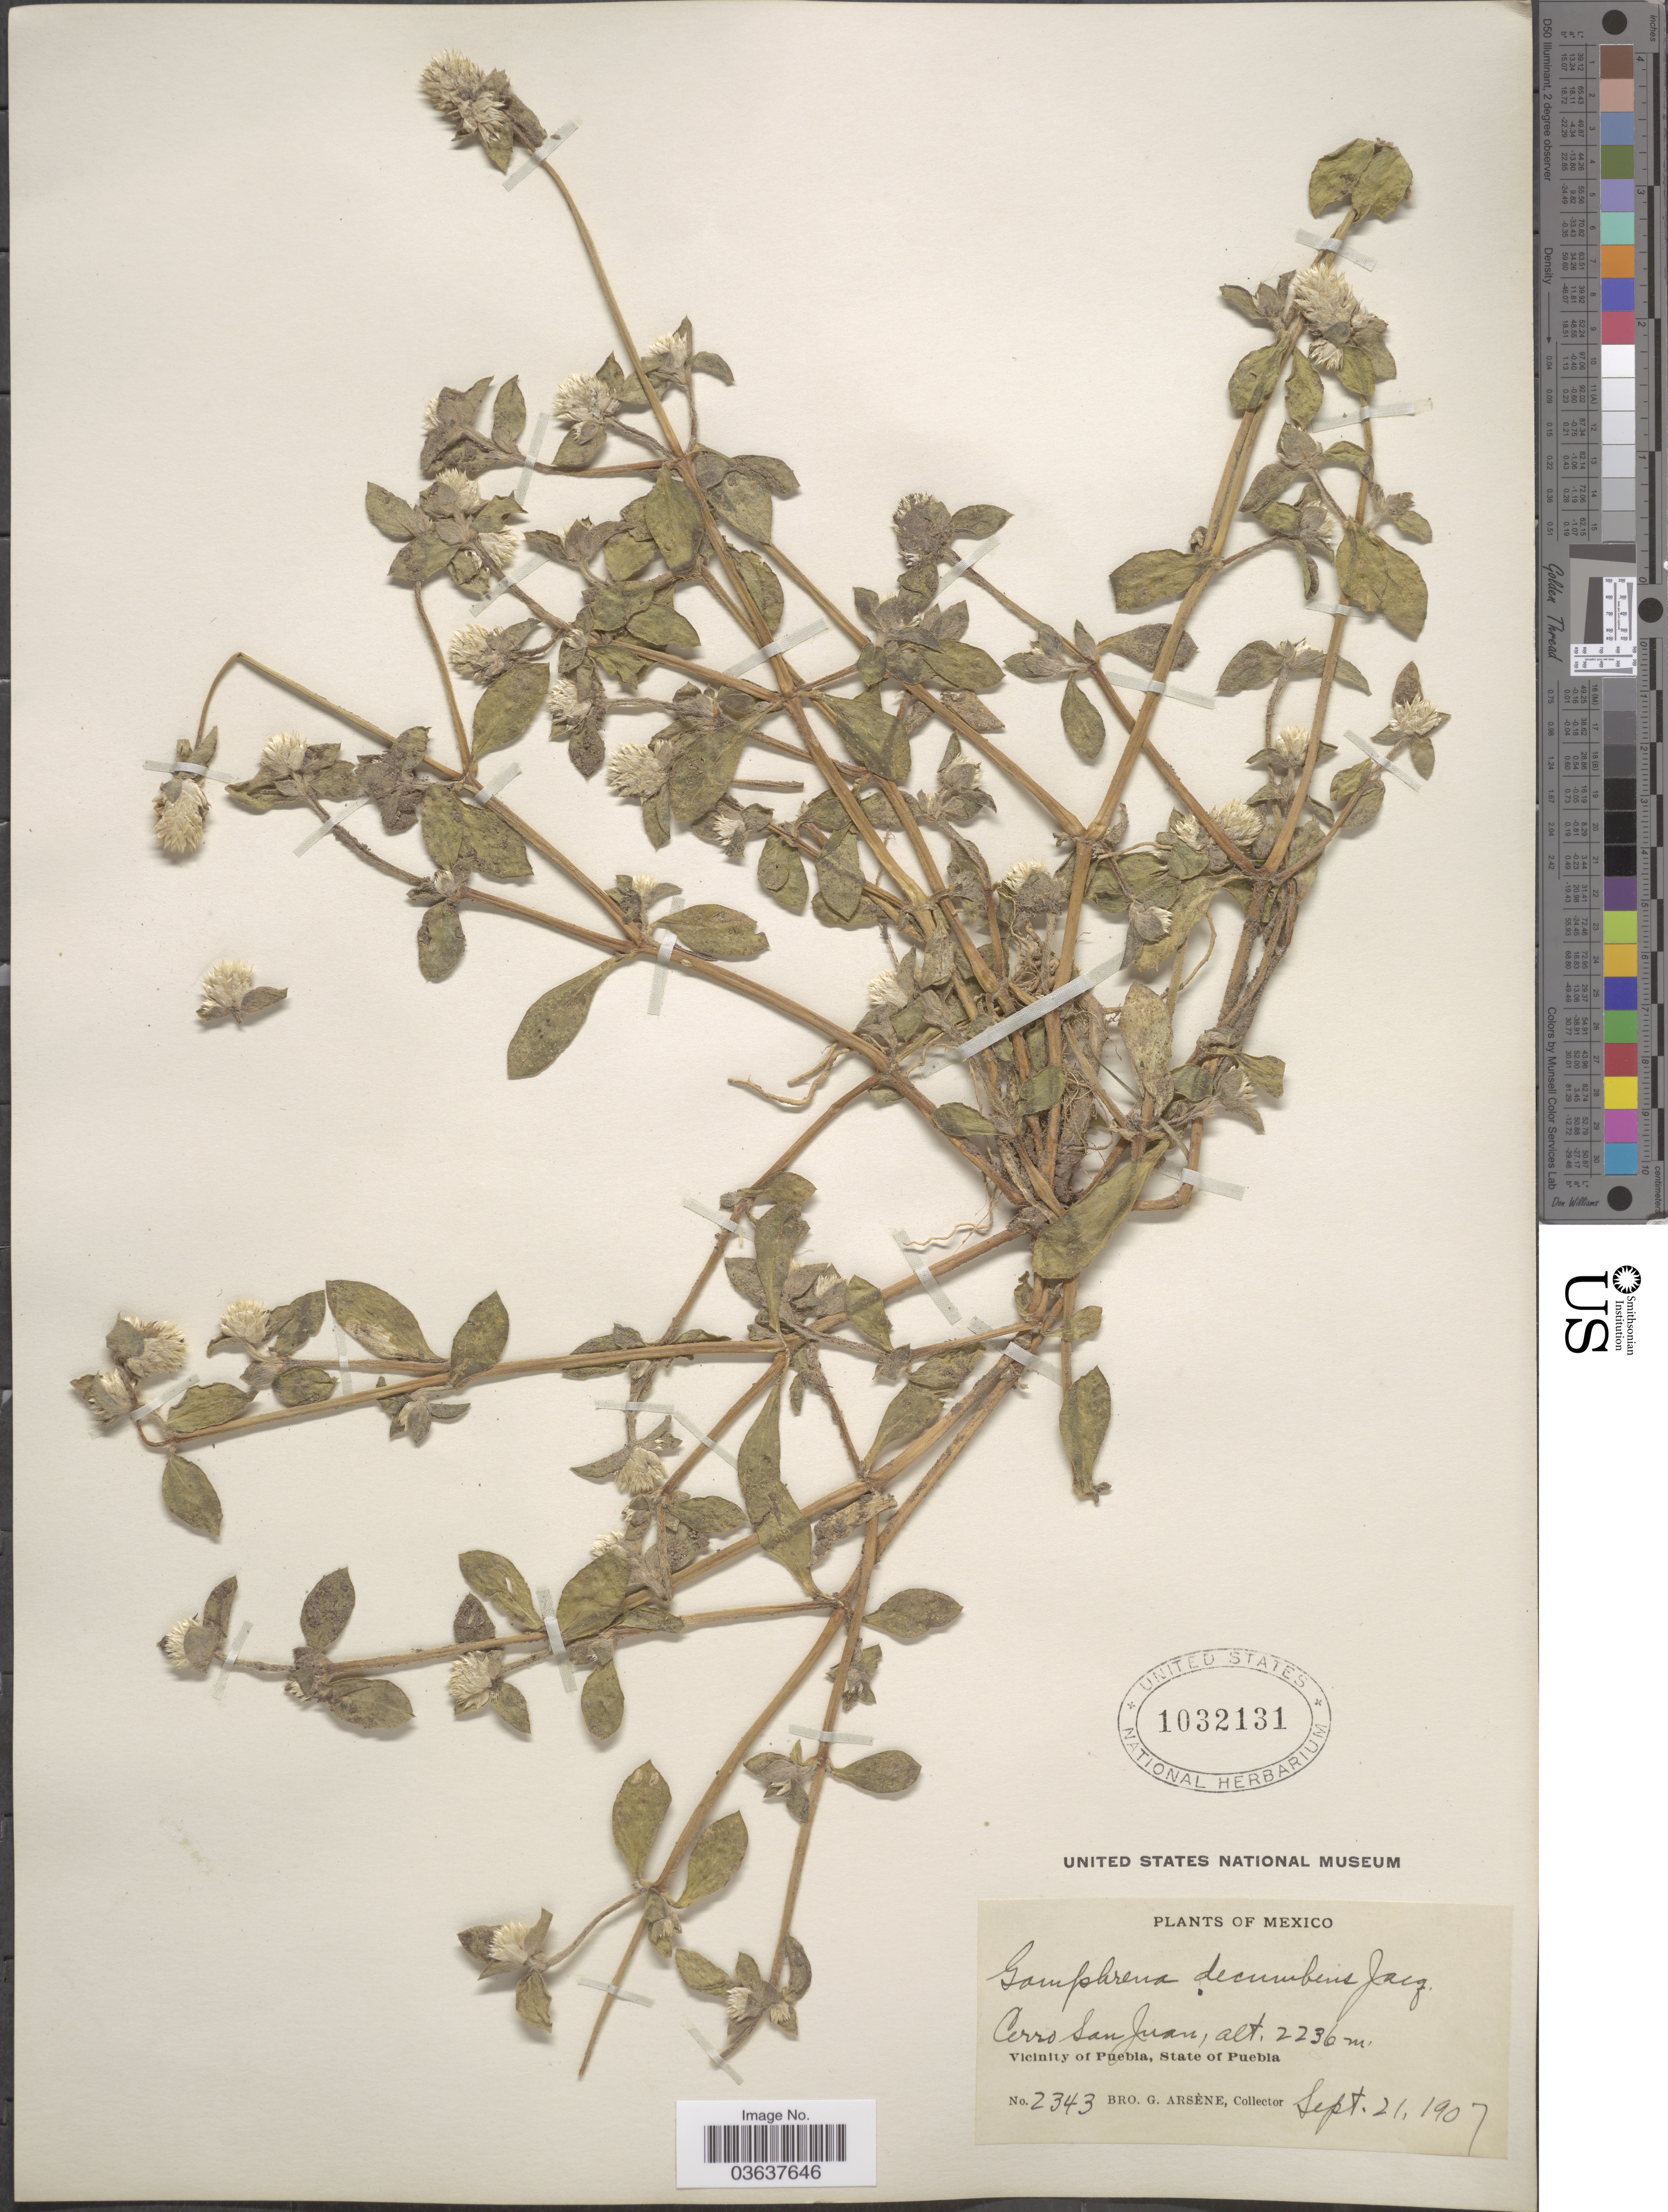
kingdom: Plantae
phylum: Tracheophyta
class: Magnoliopsida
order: Caryophyllales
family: Amaranthaceae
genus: Gomphrena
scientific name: Gomphrena decumbens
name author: Jacq.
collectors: Bro. G. Arsène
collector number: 2343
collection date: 1907-09-21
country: Mexico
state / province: Puebla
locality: Cerro San Juan, Vicinity of Puebla.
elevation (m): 2236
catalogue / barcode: US 1032131